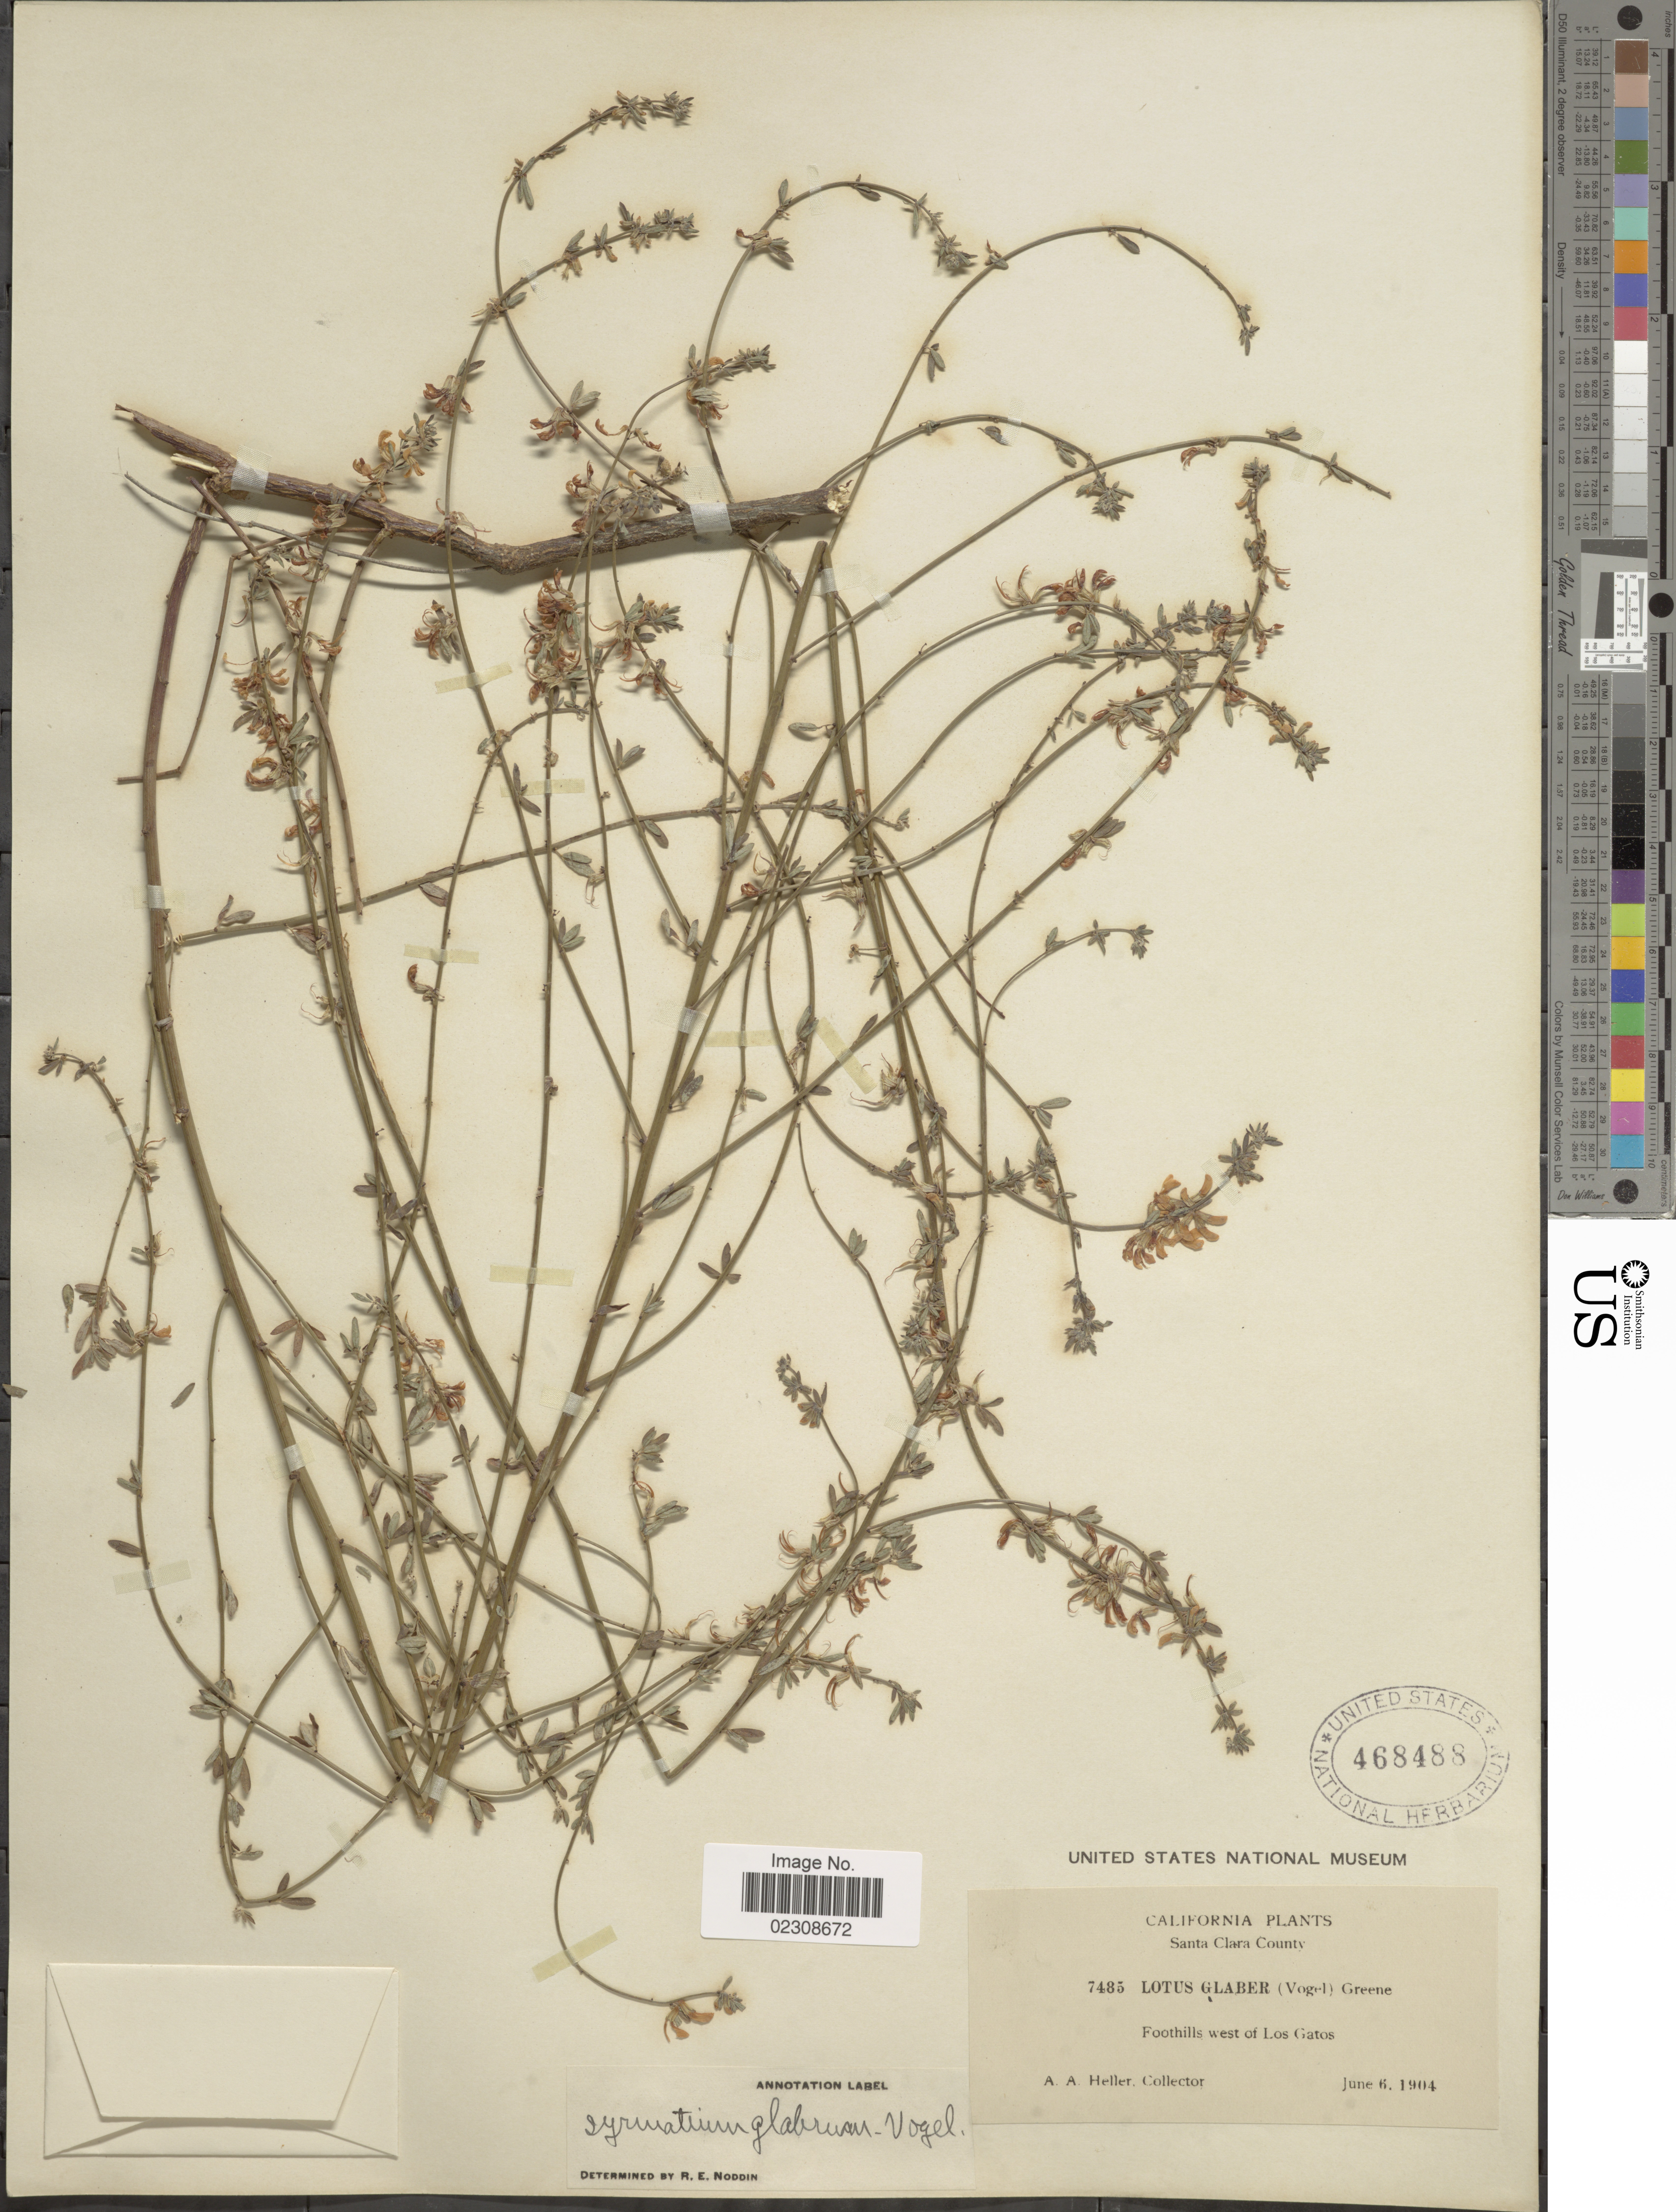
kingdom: Plantae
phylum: Tracheophyta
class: Magnoliopsida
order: Fabales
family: Fabaceae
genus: Syrmatium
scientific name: Syrmatium glabrum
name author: Vogel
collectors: A. A. Heller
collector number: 7485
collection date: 1904-06-06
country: United States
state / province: California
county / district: Santa Clara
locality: Santa Clara County. Foothills west of Los Gatos.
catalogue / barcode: US 468488